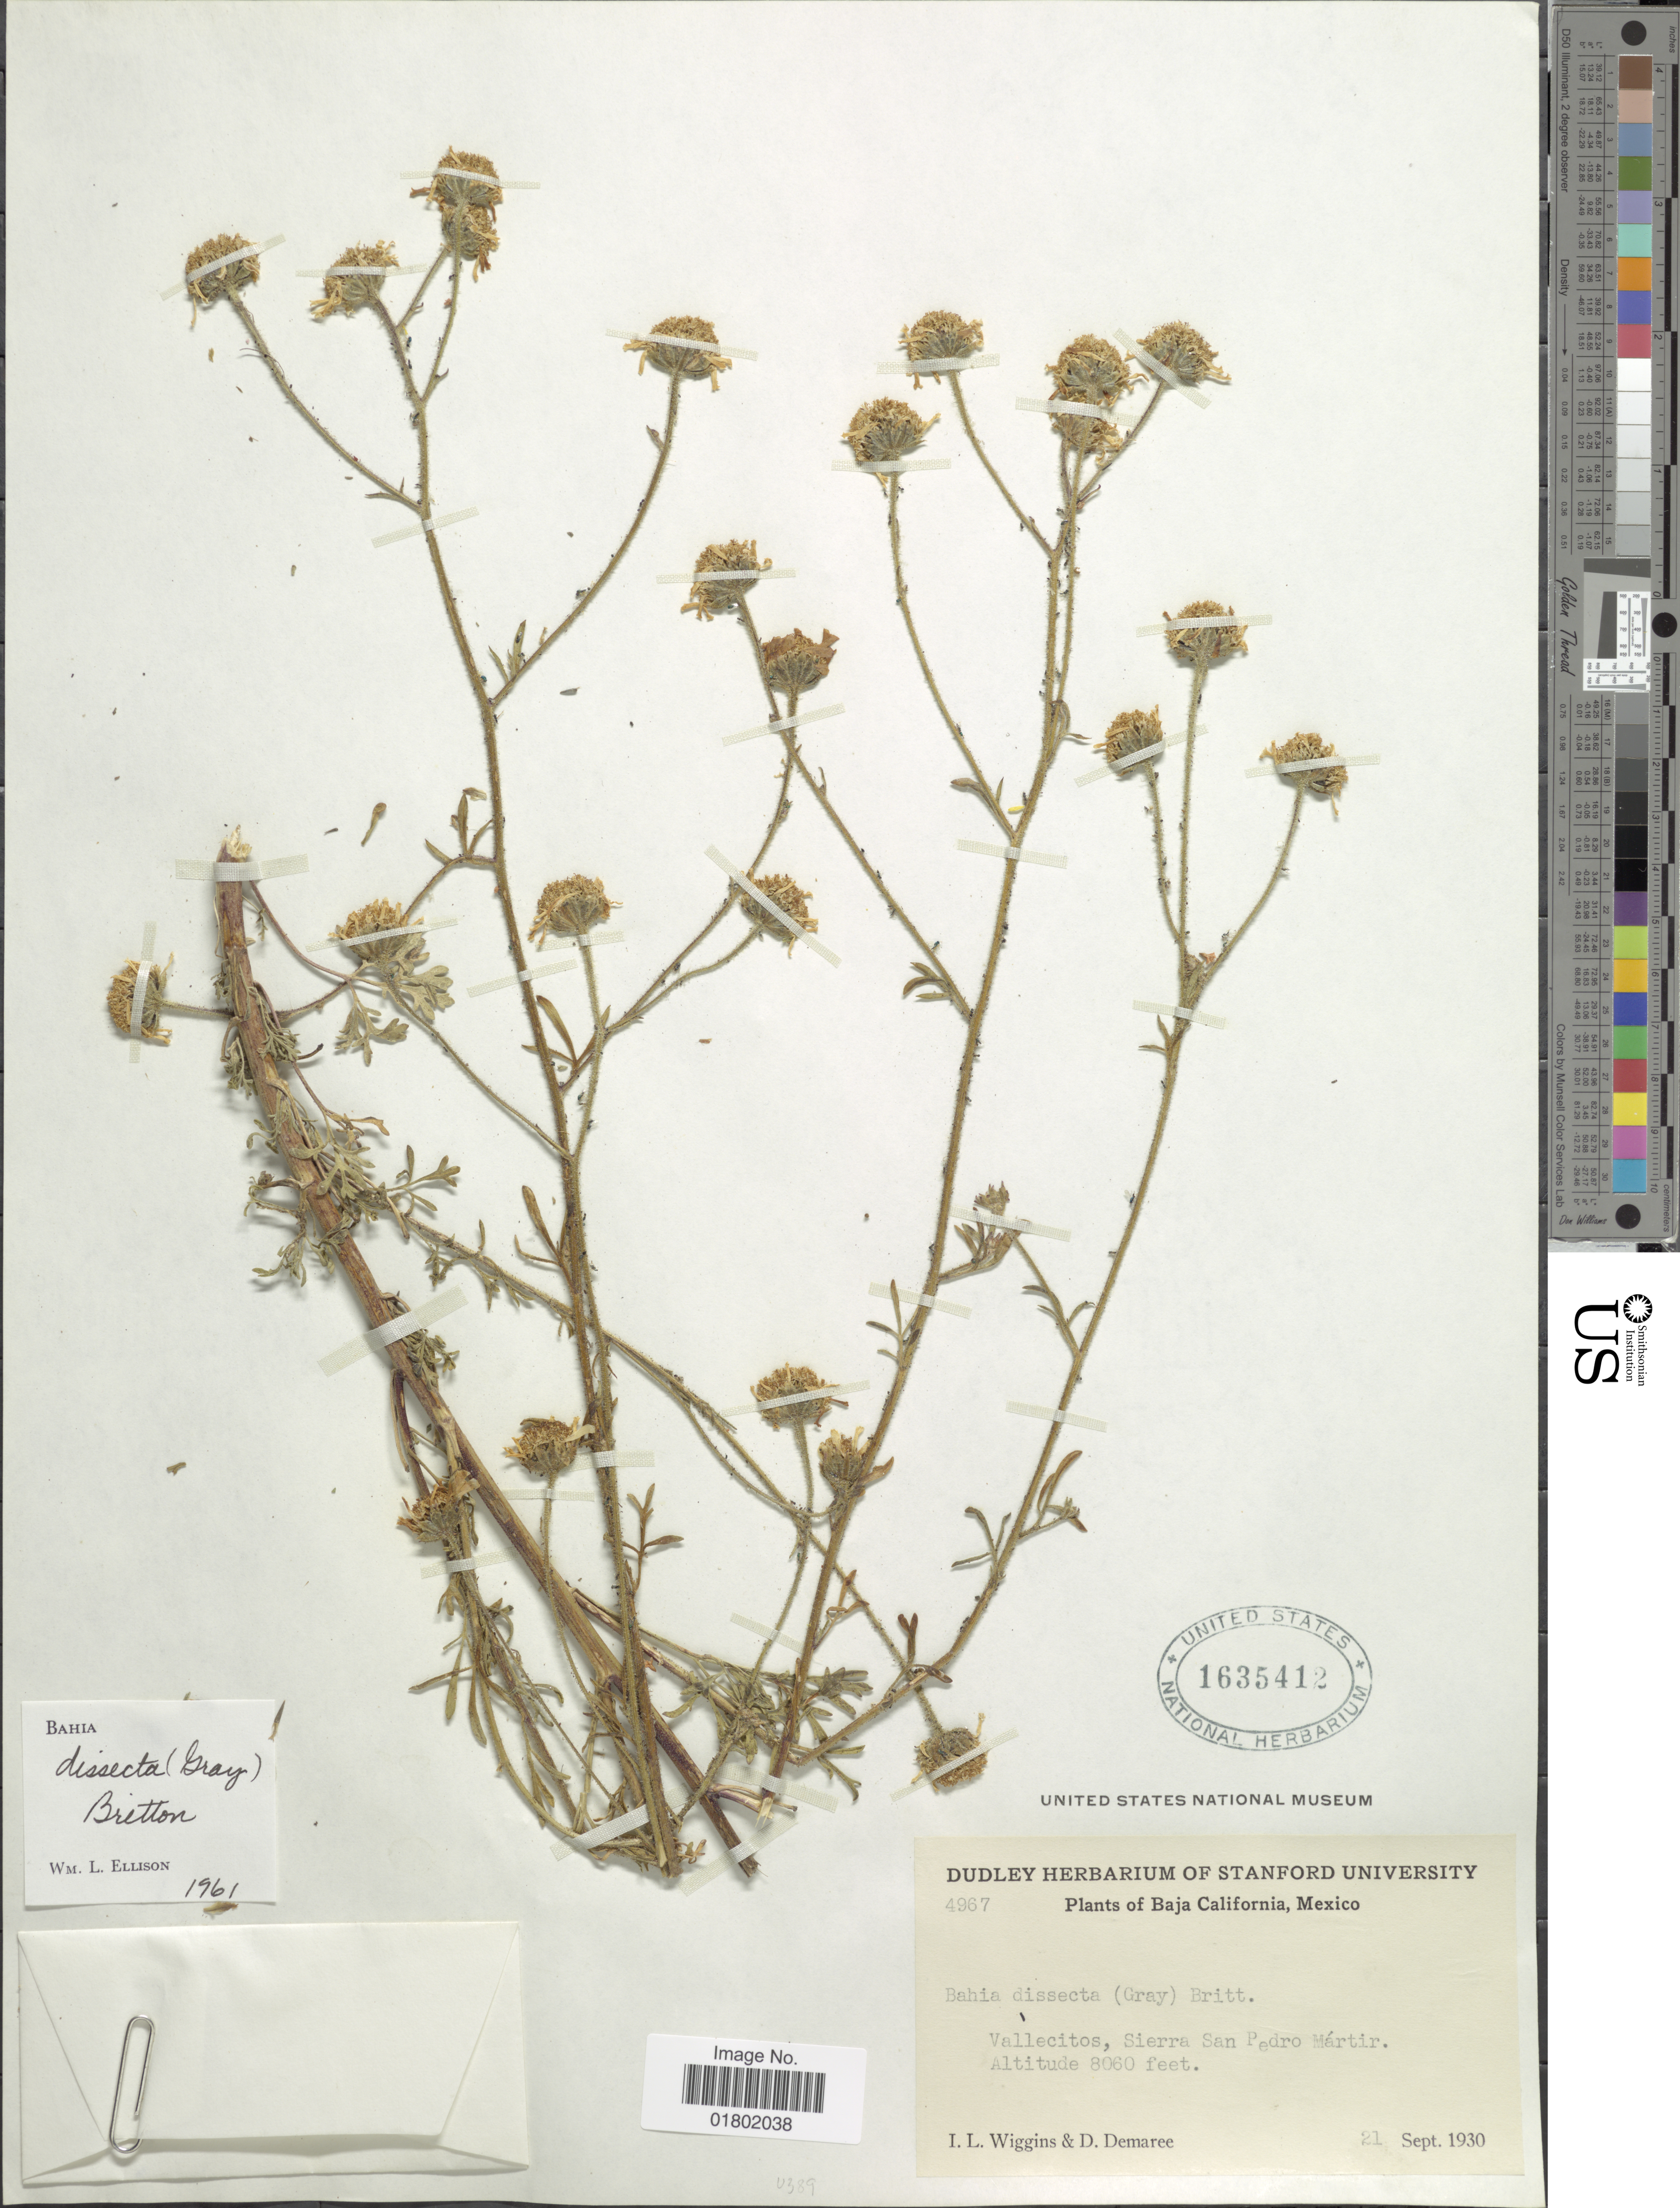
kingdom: Plantae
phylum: Tracheophyta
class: Magnoliopsida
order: Asterales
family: Asteraceae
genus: Bahia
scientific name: Bahia dissecta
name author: (A. Gray) Britton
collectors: I. L. Wiggins & D. Demaree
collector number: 4967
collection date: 1930-09-21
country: Mexico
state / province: Baja California Norte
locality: Vallecitos, Sierra San Pedro Martir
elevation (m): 2457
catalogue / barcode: US 1635412